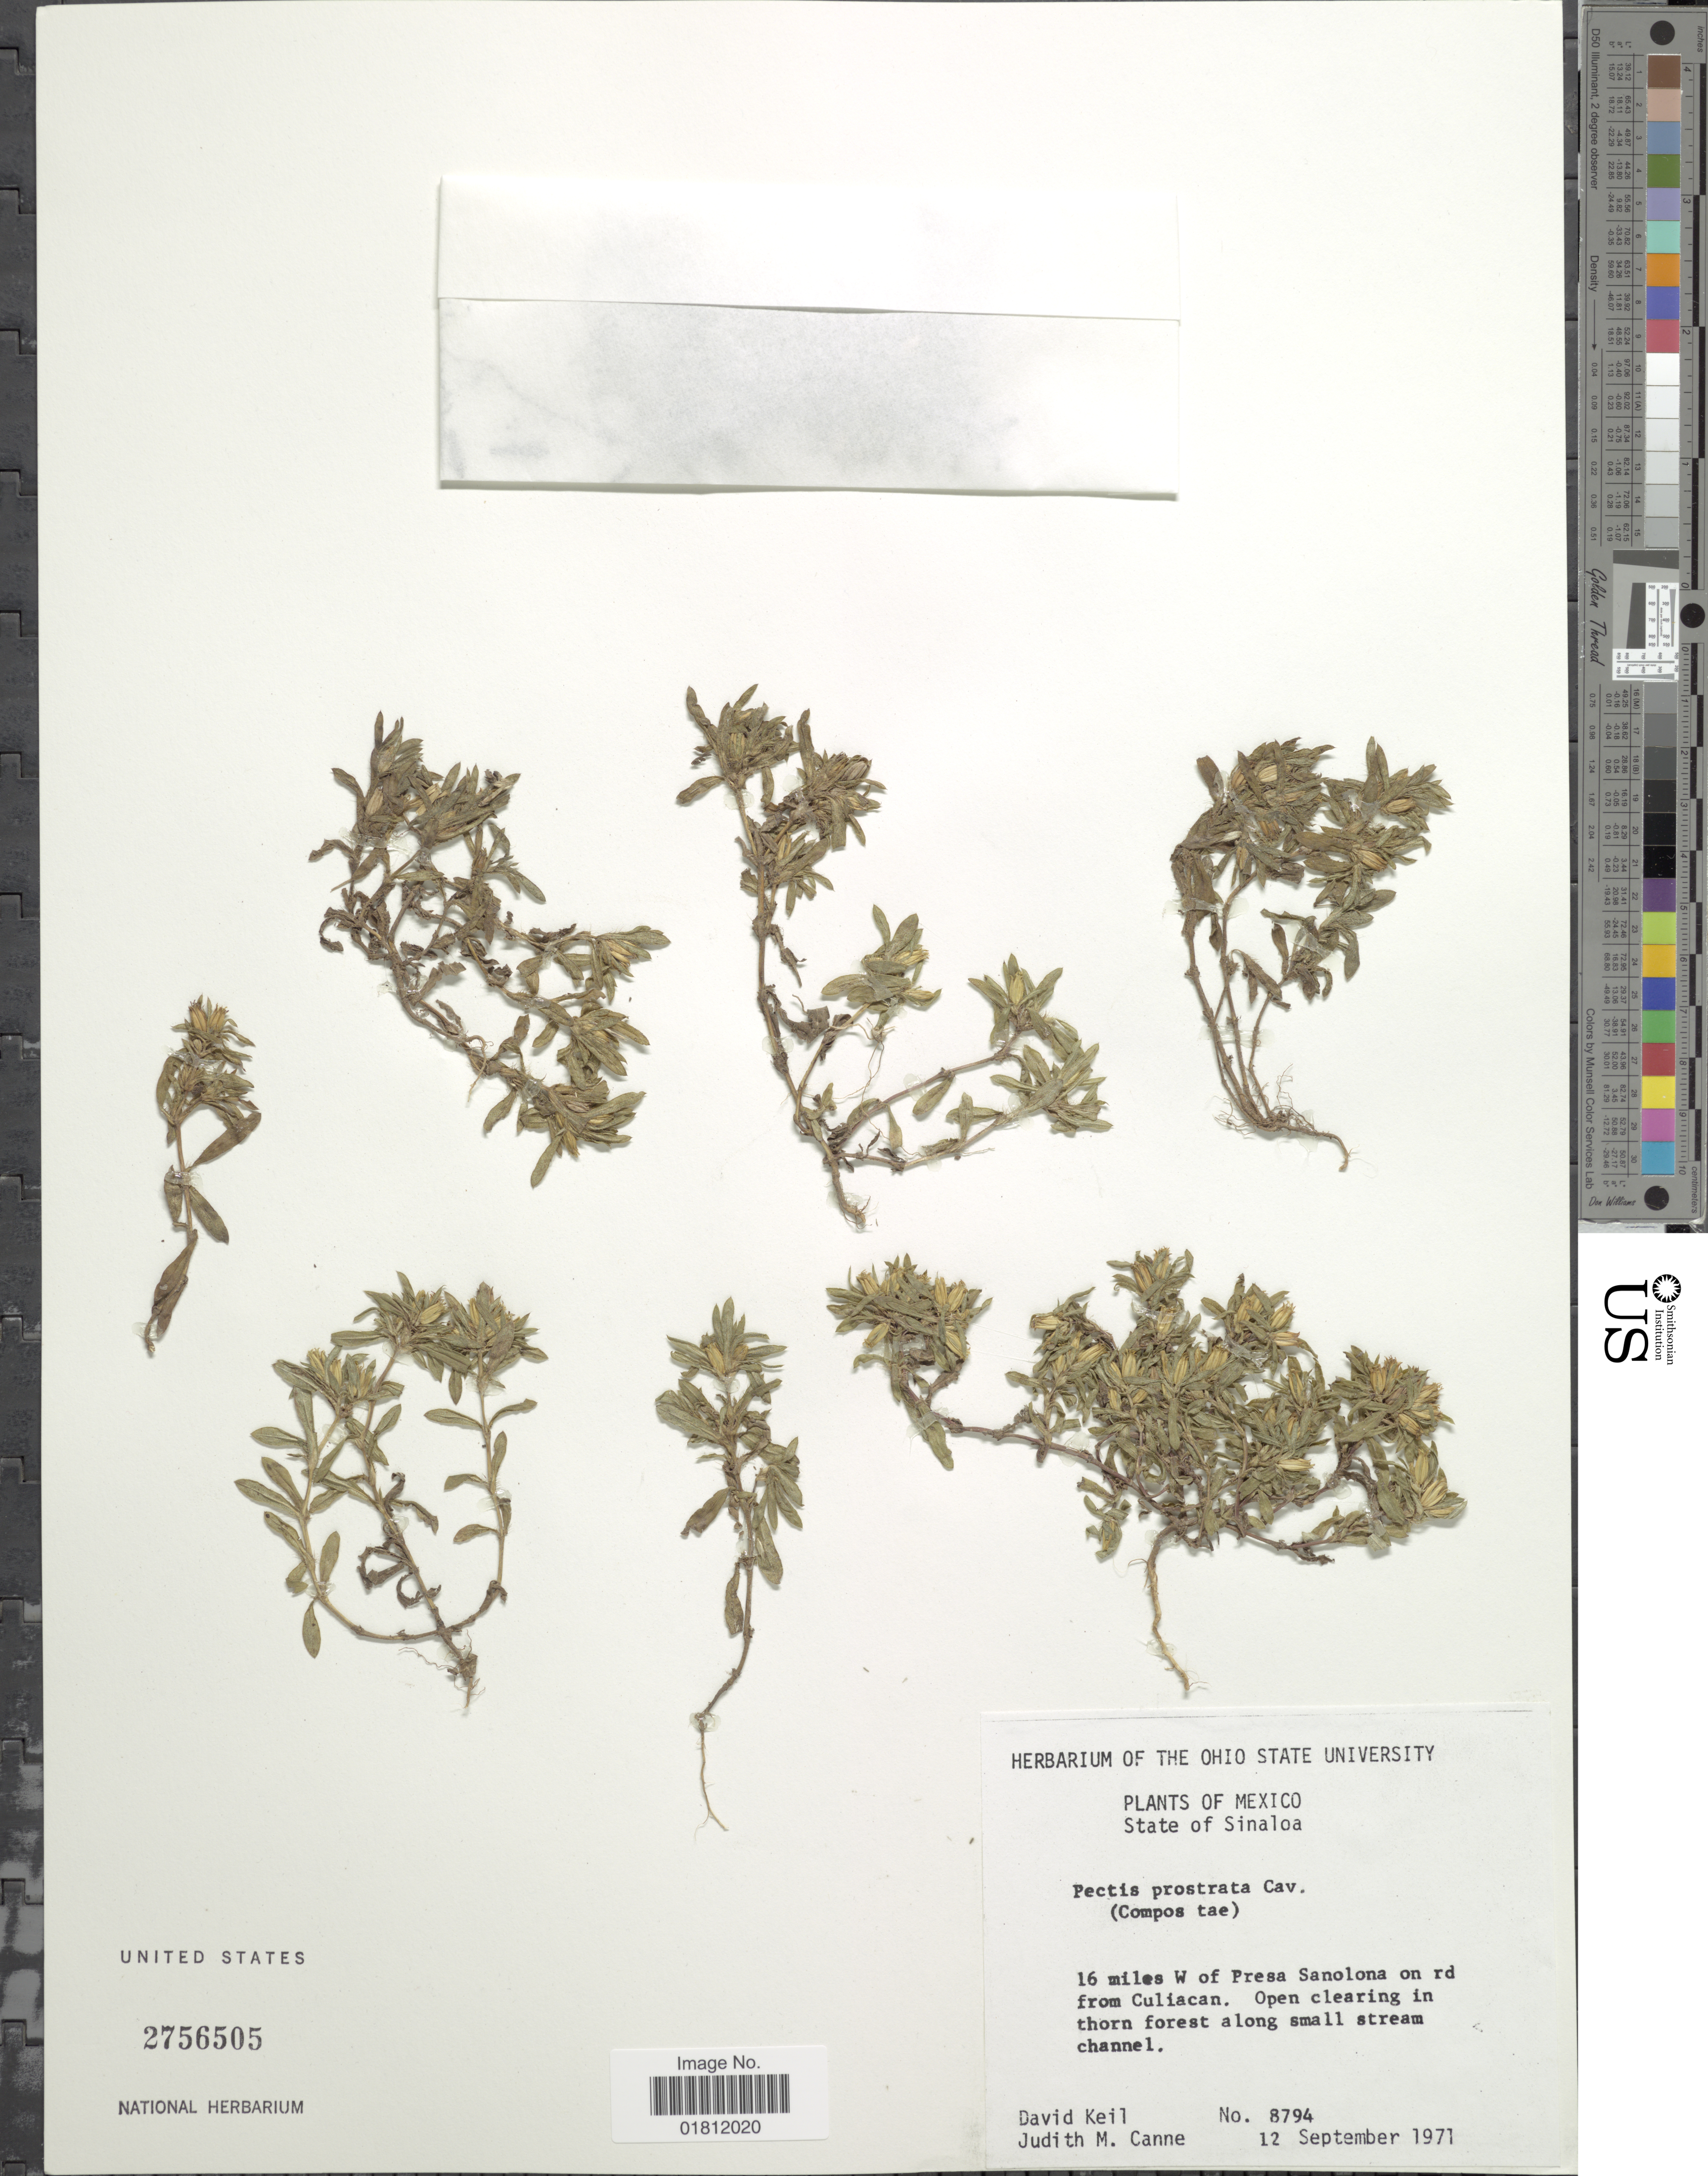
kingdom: Plantae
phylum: Tracheophyta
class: Magnoliopsida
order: Asterales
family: Asteraceae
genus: Pectis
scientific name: Pectis prostrata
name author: Cav.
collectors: D. J. Keil & J. M. Canne-Hilliker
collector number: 8794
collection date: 1971-09-12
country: Mexico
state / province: Sinaloa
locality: State of Sinaloa, 16 mies W of Presa Sanolona on rd from Culiacan.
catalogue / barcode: US 2756505